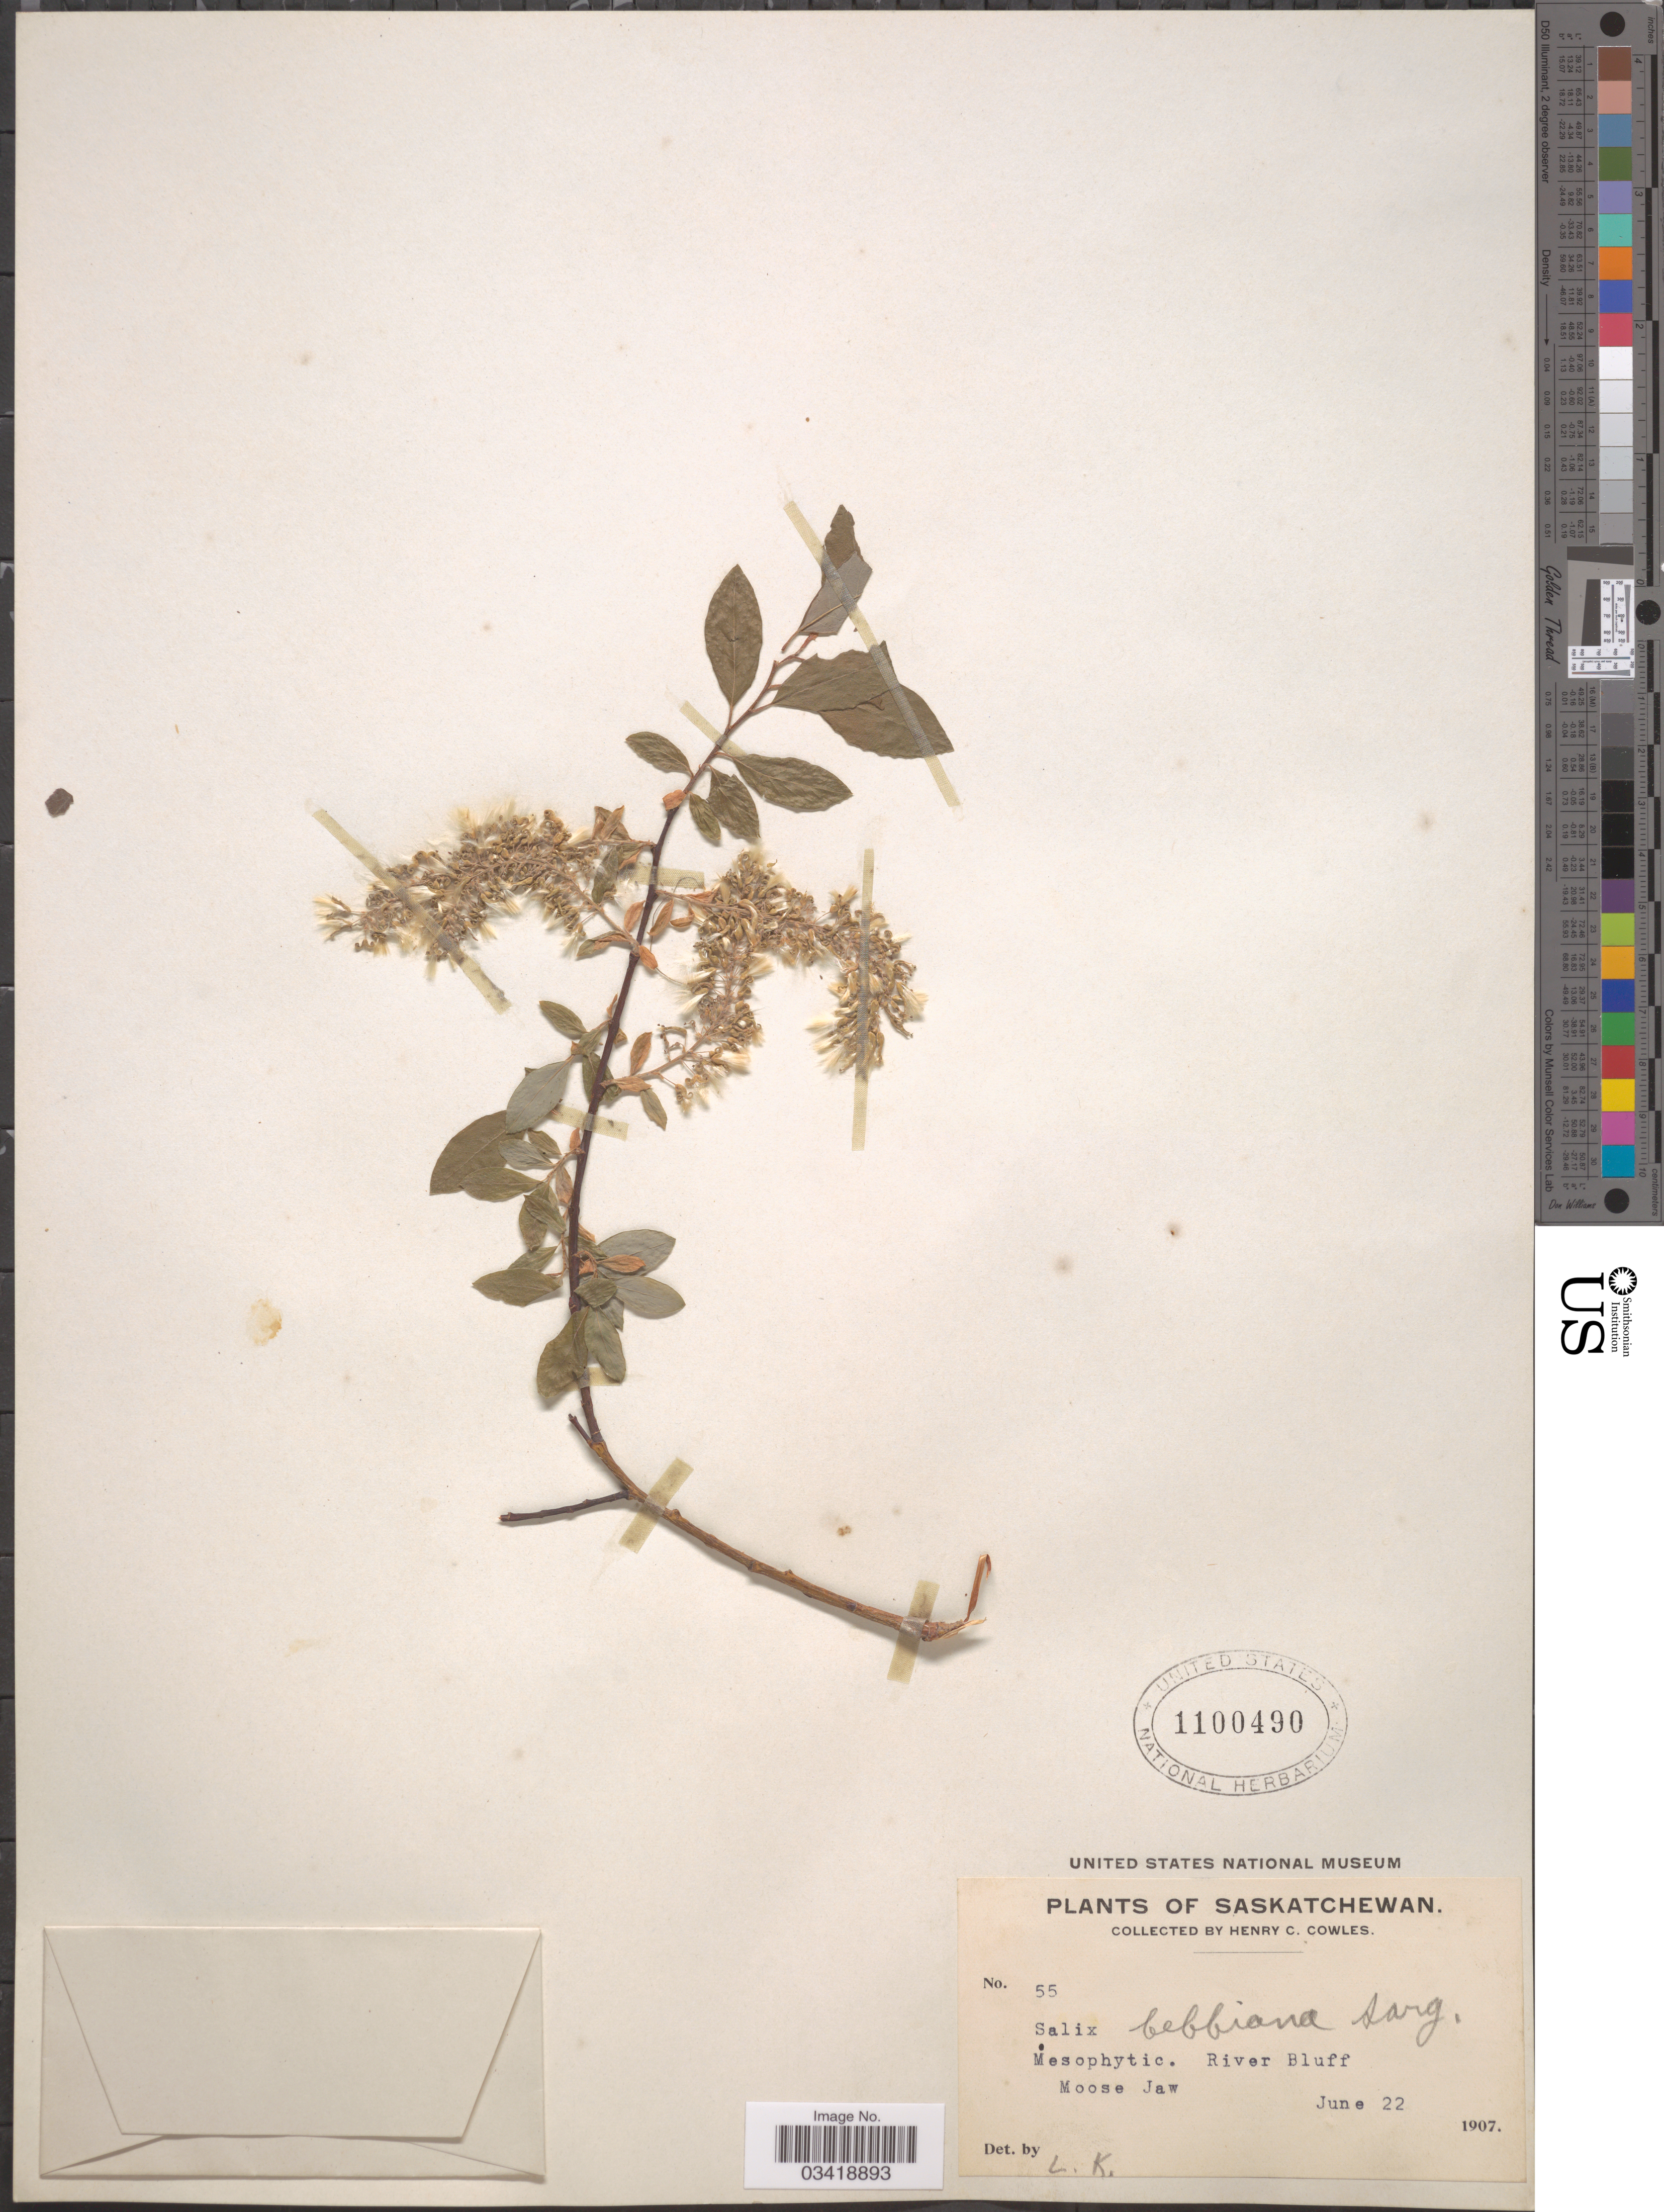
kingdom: Plantae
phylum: Tracheophyta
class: Magnoliopsida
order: Malpighiales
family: Salicaceae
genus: Salix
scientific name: Salix bebbiana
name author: Sarg.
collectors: H. Cowles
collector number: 55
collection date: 1907-06-22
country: Canada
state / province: Saskatchewan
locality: RIver bluff. Moose Jaw.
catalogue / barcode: US 1100490